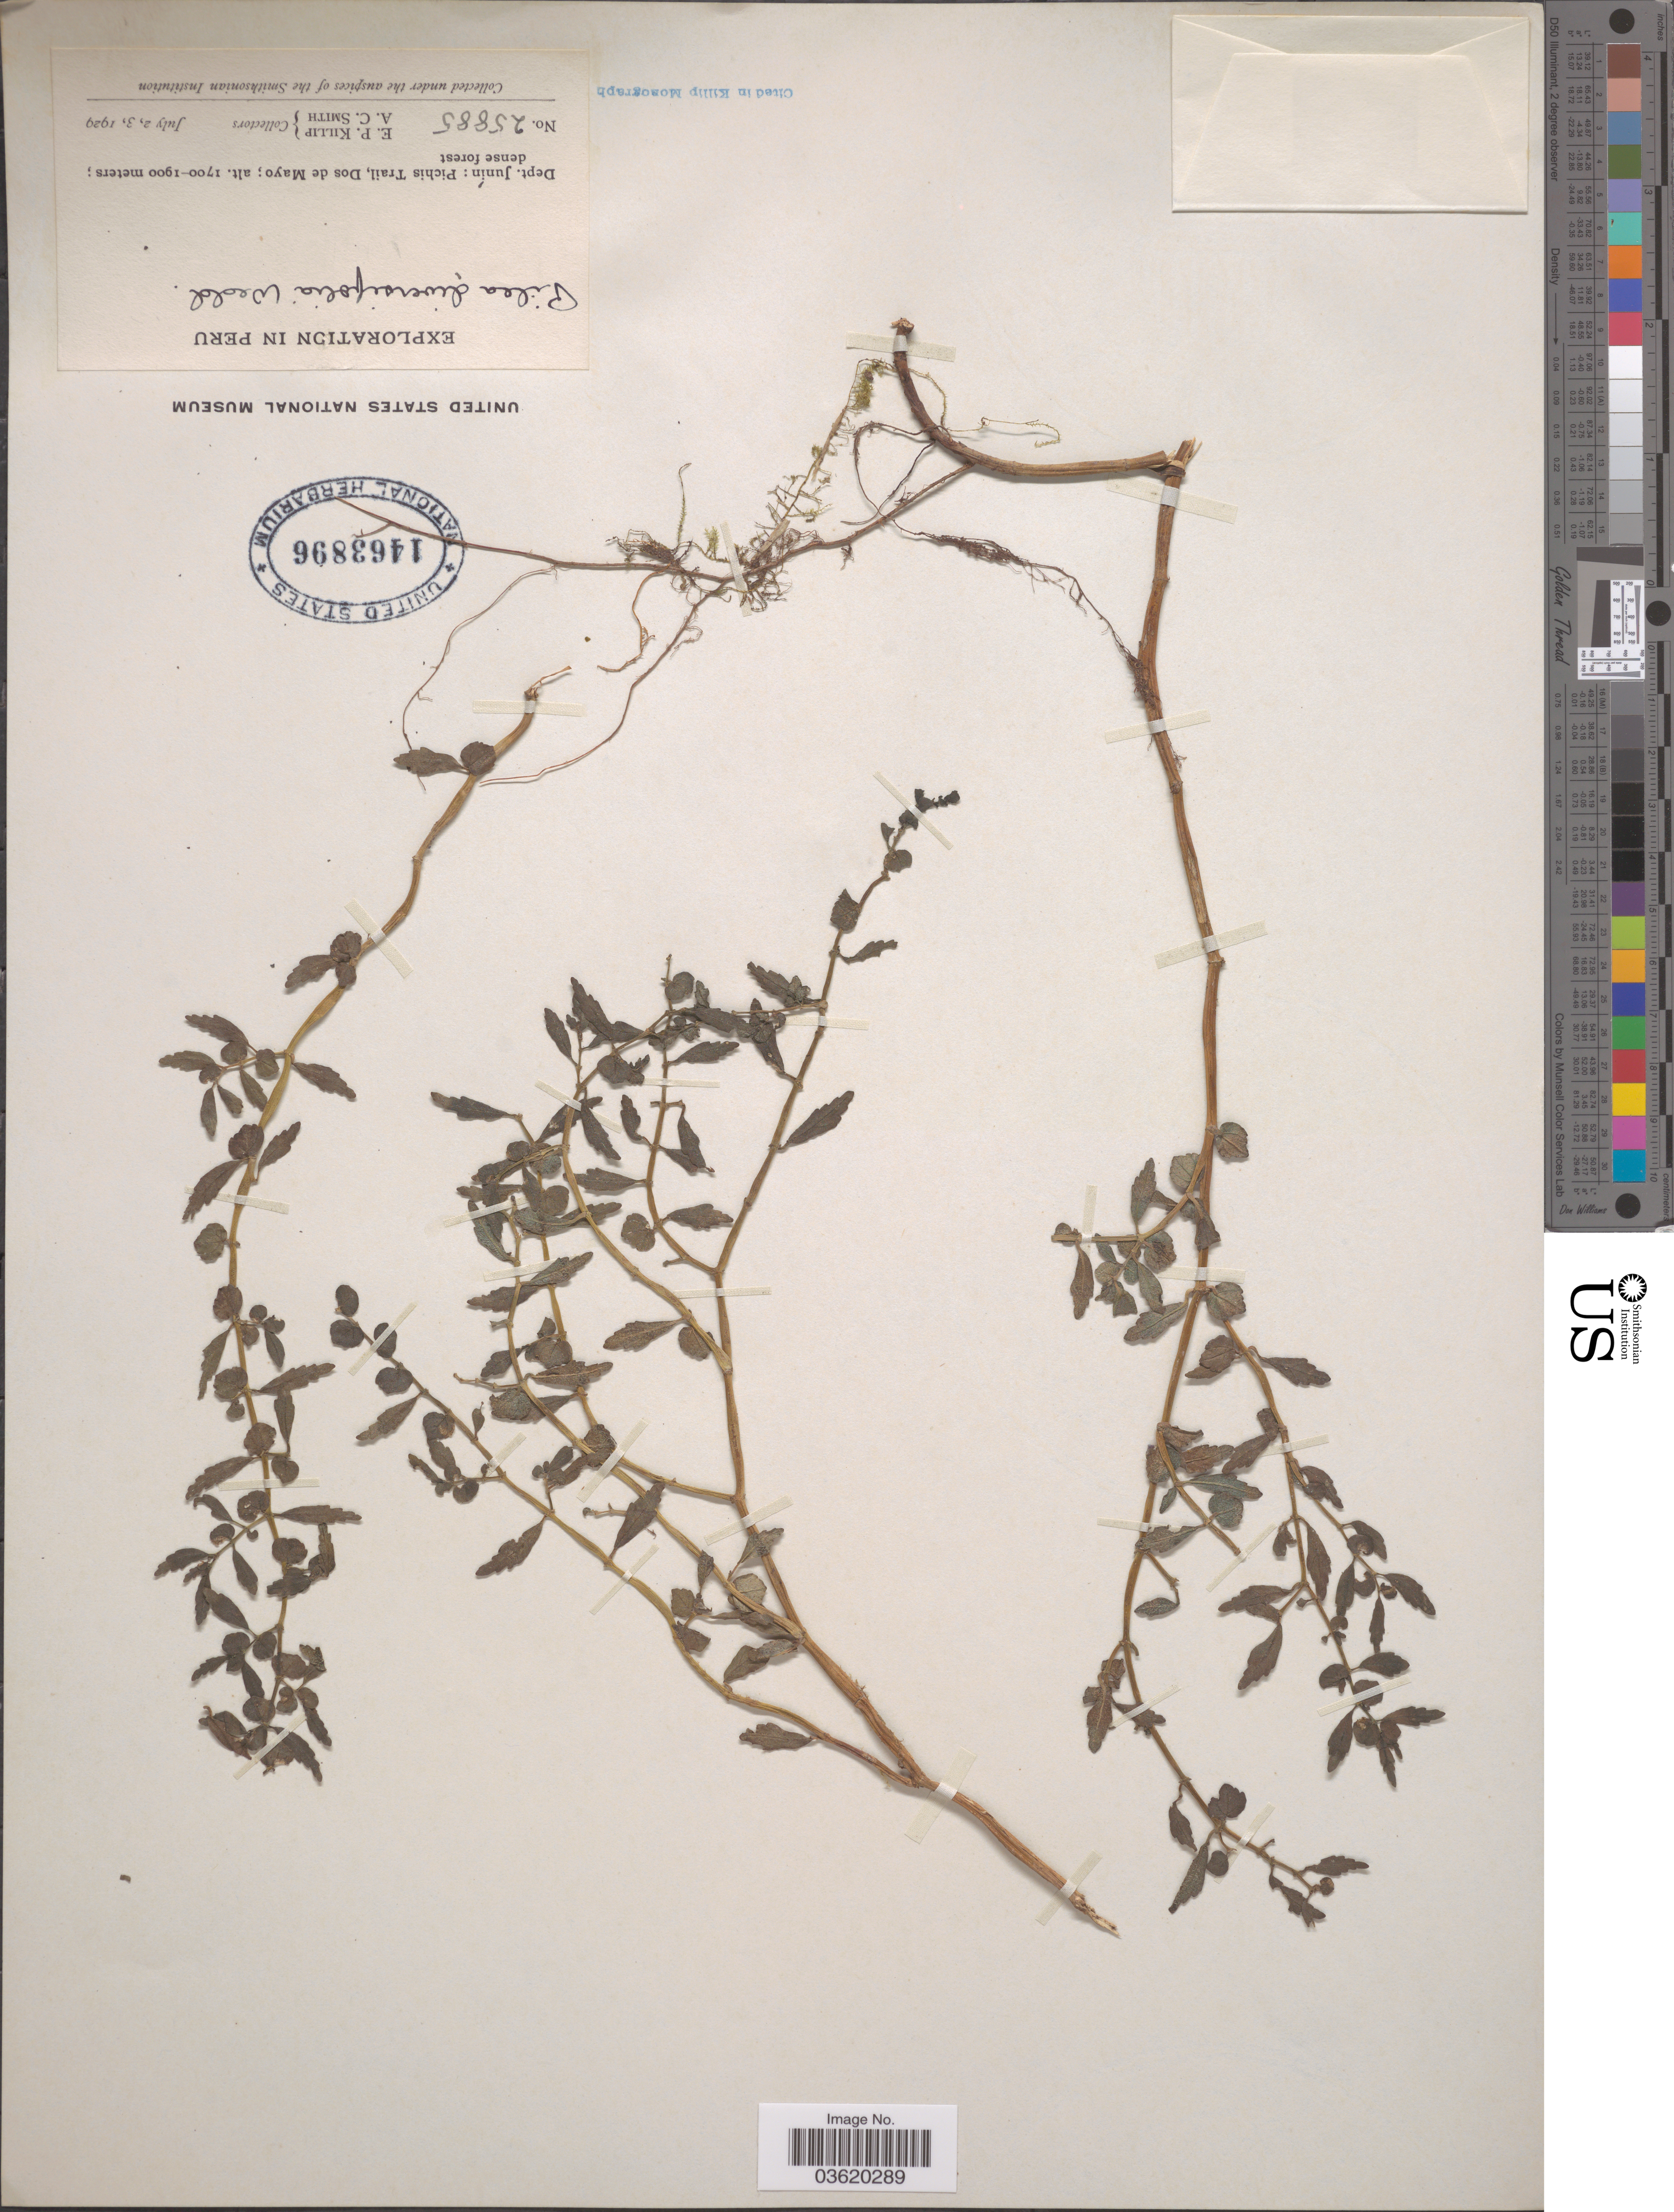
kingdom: Plantae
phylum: Tracheophyta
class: Magnoliopsida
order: Rosales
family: Urticaceae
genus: Pilea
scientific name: Pilea diversifolia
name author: Wedd.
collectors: E. P. Killip & A. C. Smith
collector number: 25885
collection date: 1929-07-02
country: Peru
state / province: Junín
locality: Dept. Junín: Pichis Trail, Dos de Mayo.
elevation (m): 1700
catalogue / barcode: US 1463896